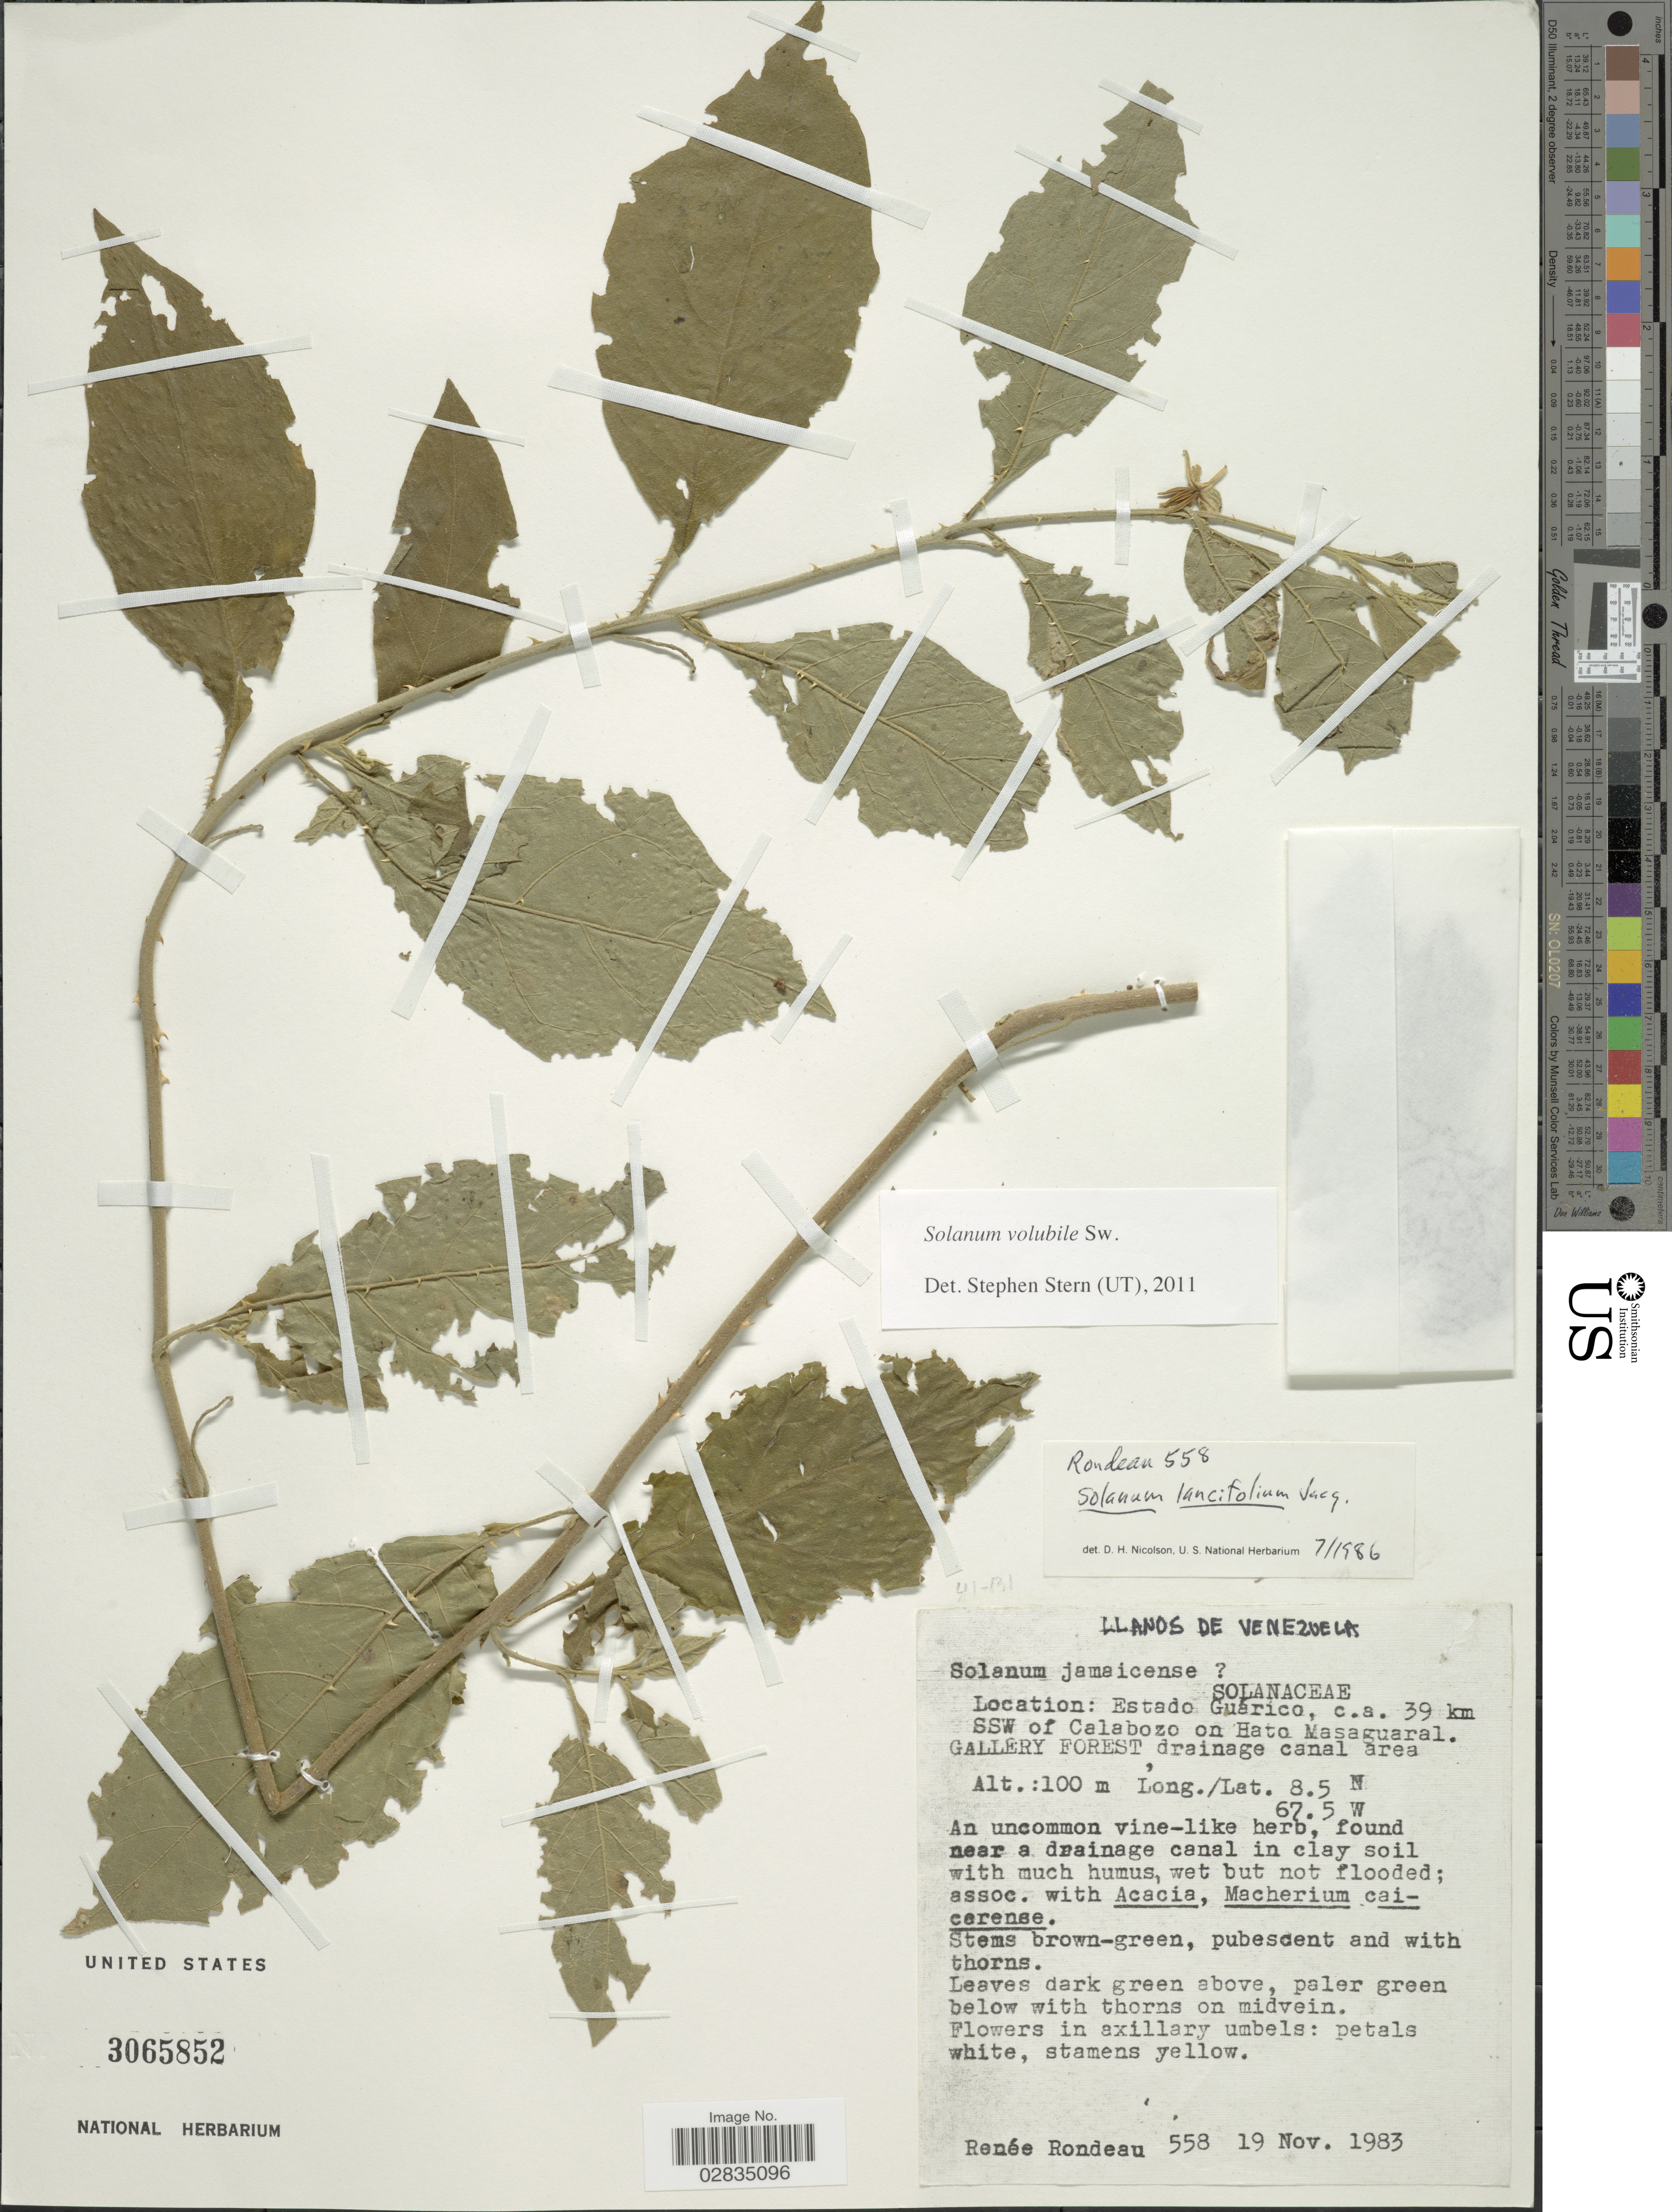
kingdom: Plantae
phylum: Tracheophyta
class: Magnoliopsida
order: Solanales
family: Solanaceae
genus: Solanum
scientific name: Solanum volubile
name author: Sw.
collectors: R. Rondeau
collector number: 558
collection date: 1983-11-19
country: Venezuela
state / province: Guárico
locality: C.a. 39 km SSW of Calabozo on Hato Masaguaral, Gallery Forest drainage canal area.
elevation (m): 100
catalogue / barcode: US 3065852